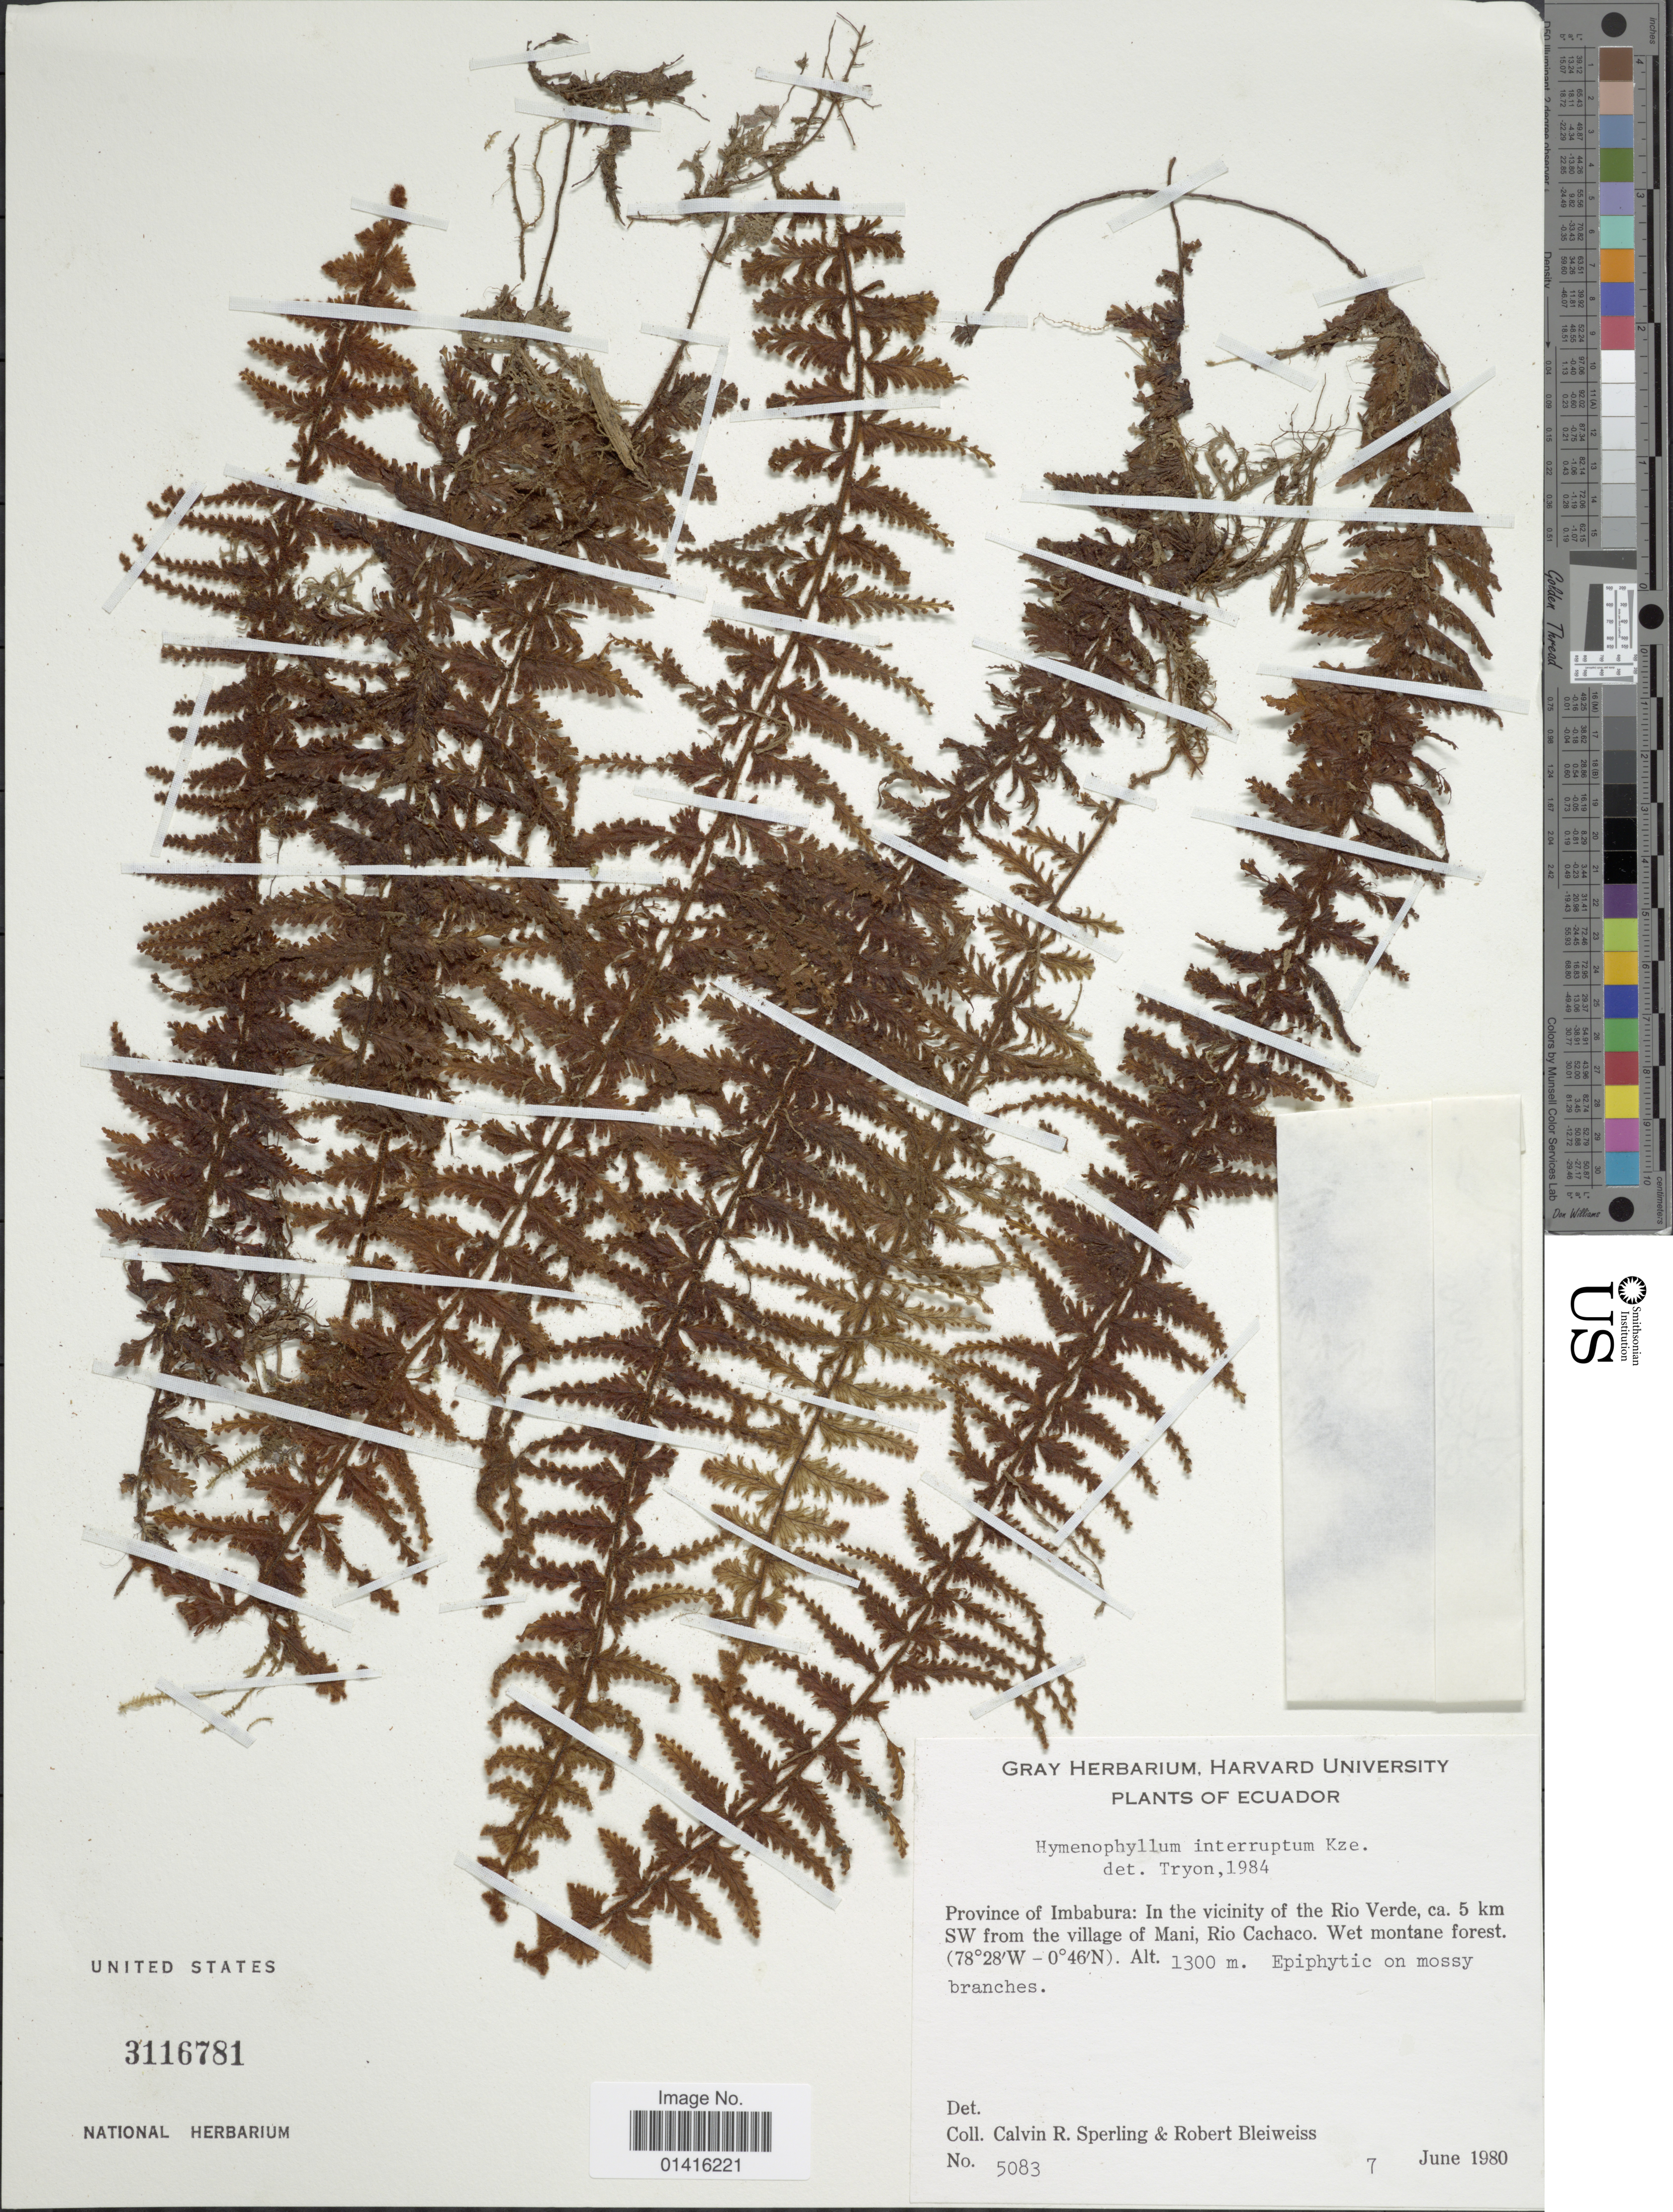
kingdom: Plantae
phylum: Tracheophyta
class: Polypodiopsida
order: Hymenophyllales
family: Hymenophyllaceae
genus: Hymenophyllum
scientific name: Hymenophyllum interruptum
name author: Kunze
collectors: C. R. Sperling & R. Bleiweiss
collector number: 5083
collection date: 1980-06-07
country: Ecuador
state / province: Imbabura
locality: In the vicinity of the Rio Verde, ca. 5 km SW from the vuillage of Mani, Rio Cachaco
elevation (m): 1300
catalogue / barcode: US 3116781